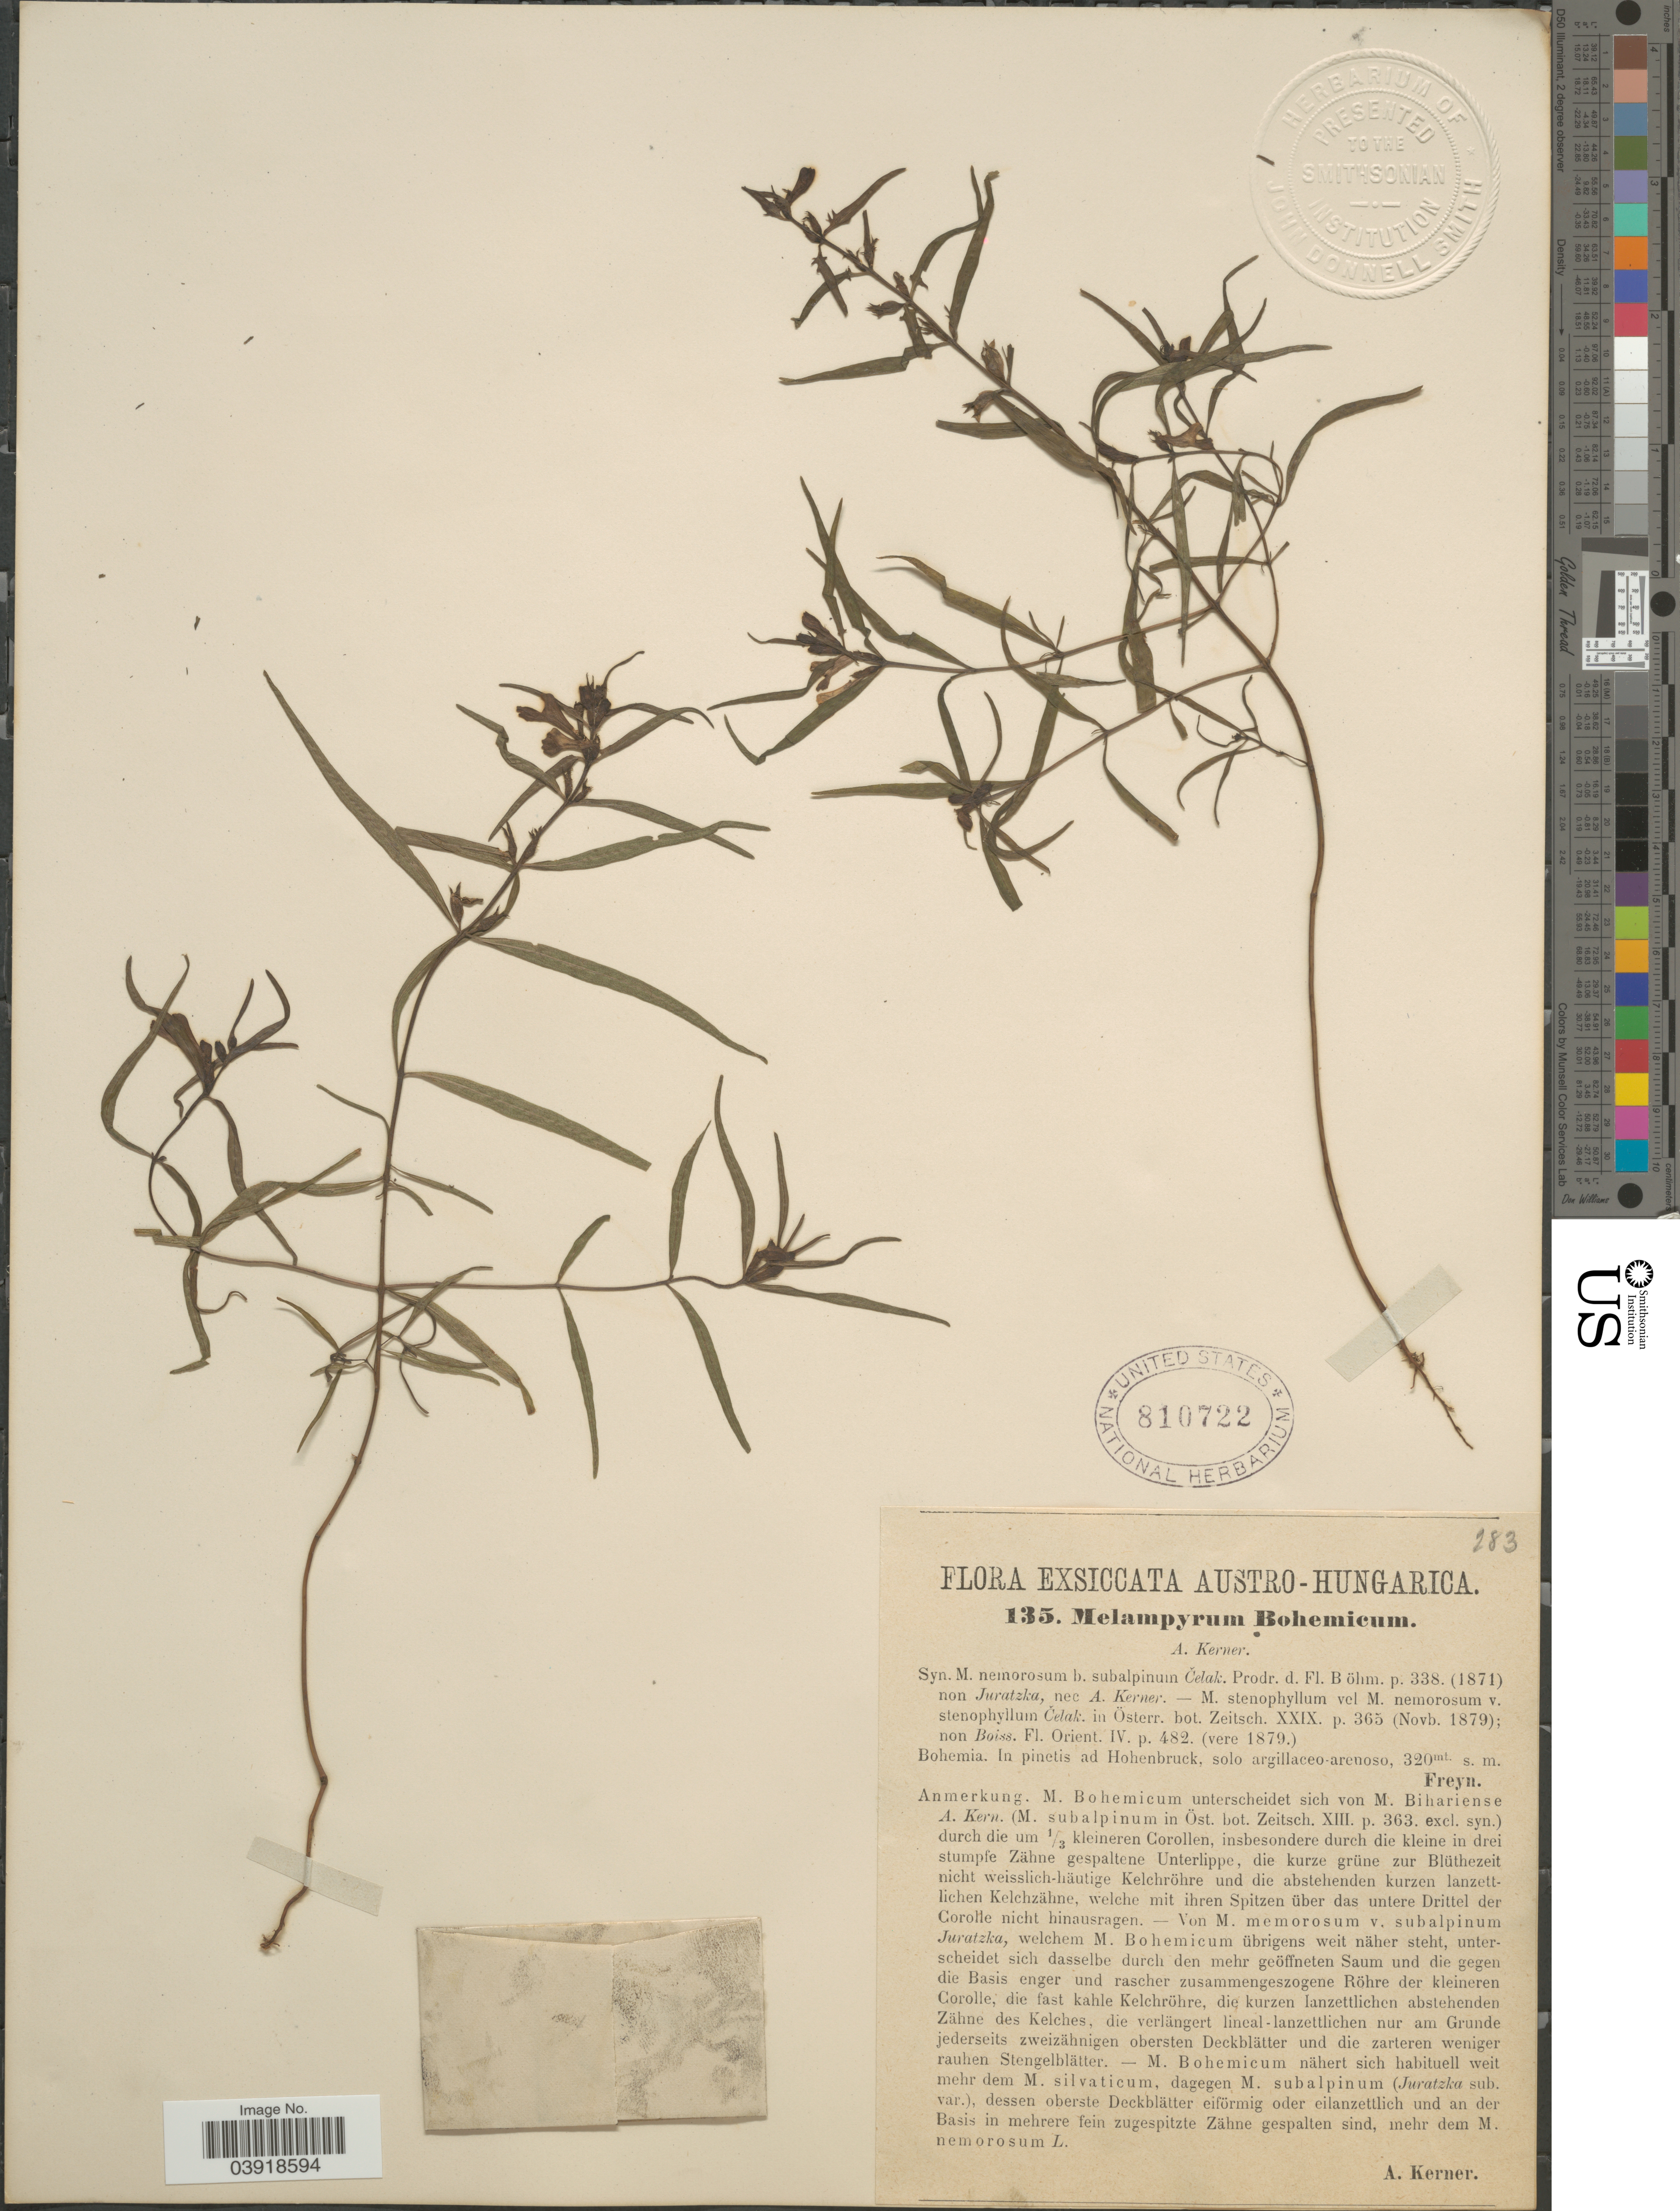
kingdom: Plantae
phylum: Tracheophyta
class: Magnoliopsida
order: Lamiales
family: Orobanchaceae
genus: Melampyrum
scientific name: Melampyrum bohemicum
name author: A. Kern.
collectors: J. Freyn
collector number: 135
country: Czechia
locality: Austro-Hungarica. Bohemia. In pinetis ad Hohenbruck, solo argillaceo-arenoso.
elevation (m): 320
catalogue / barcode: US 810722